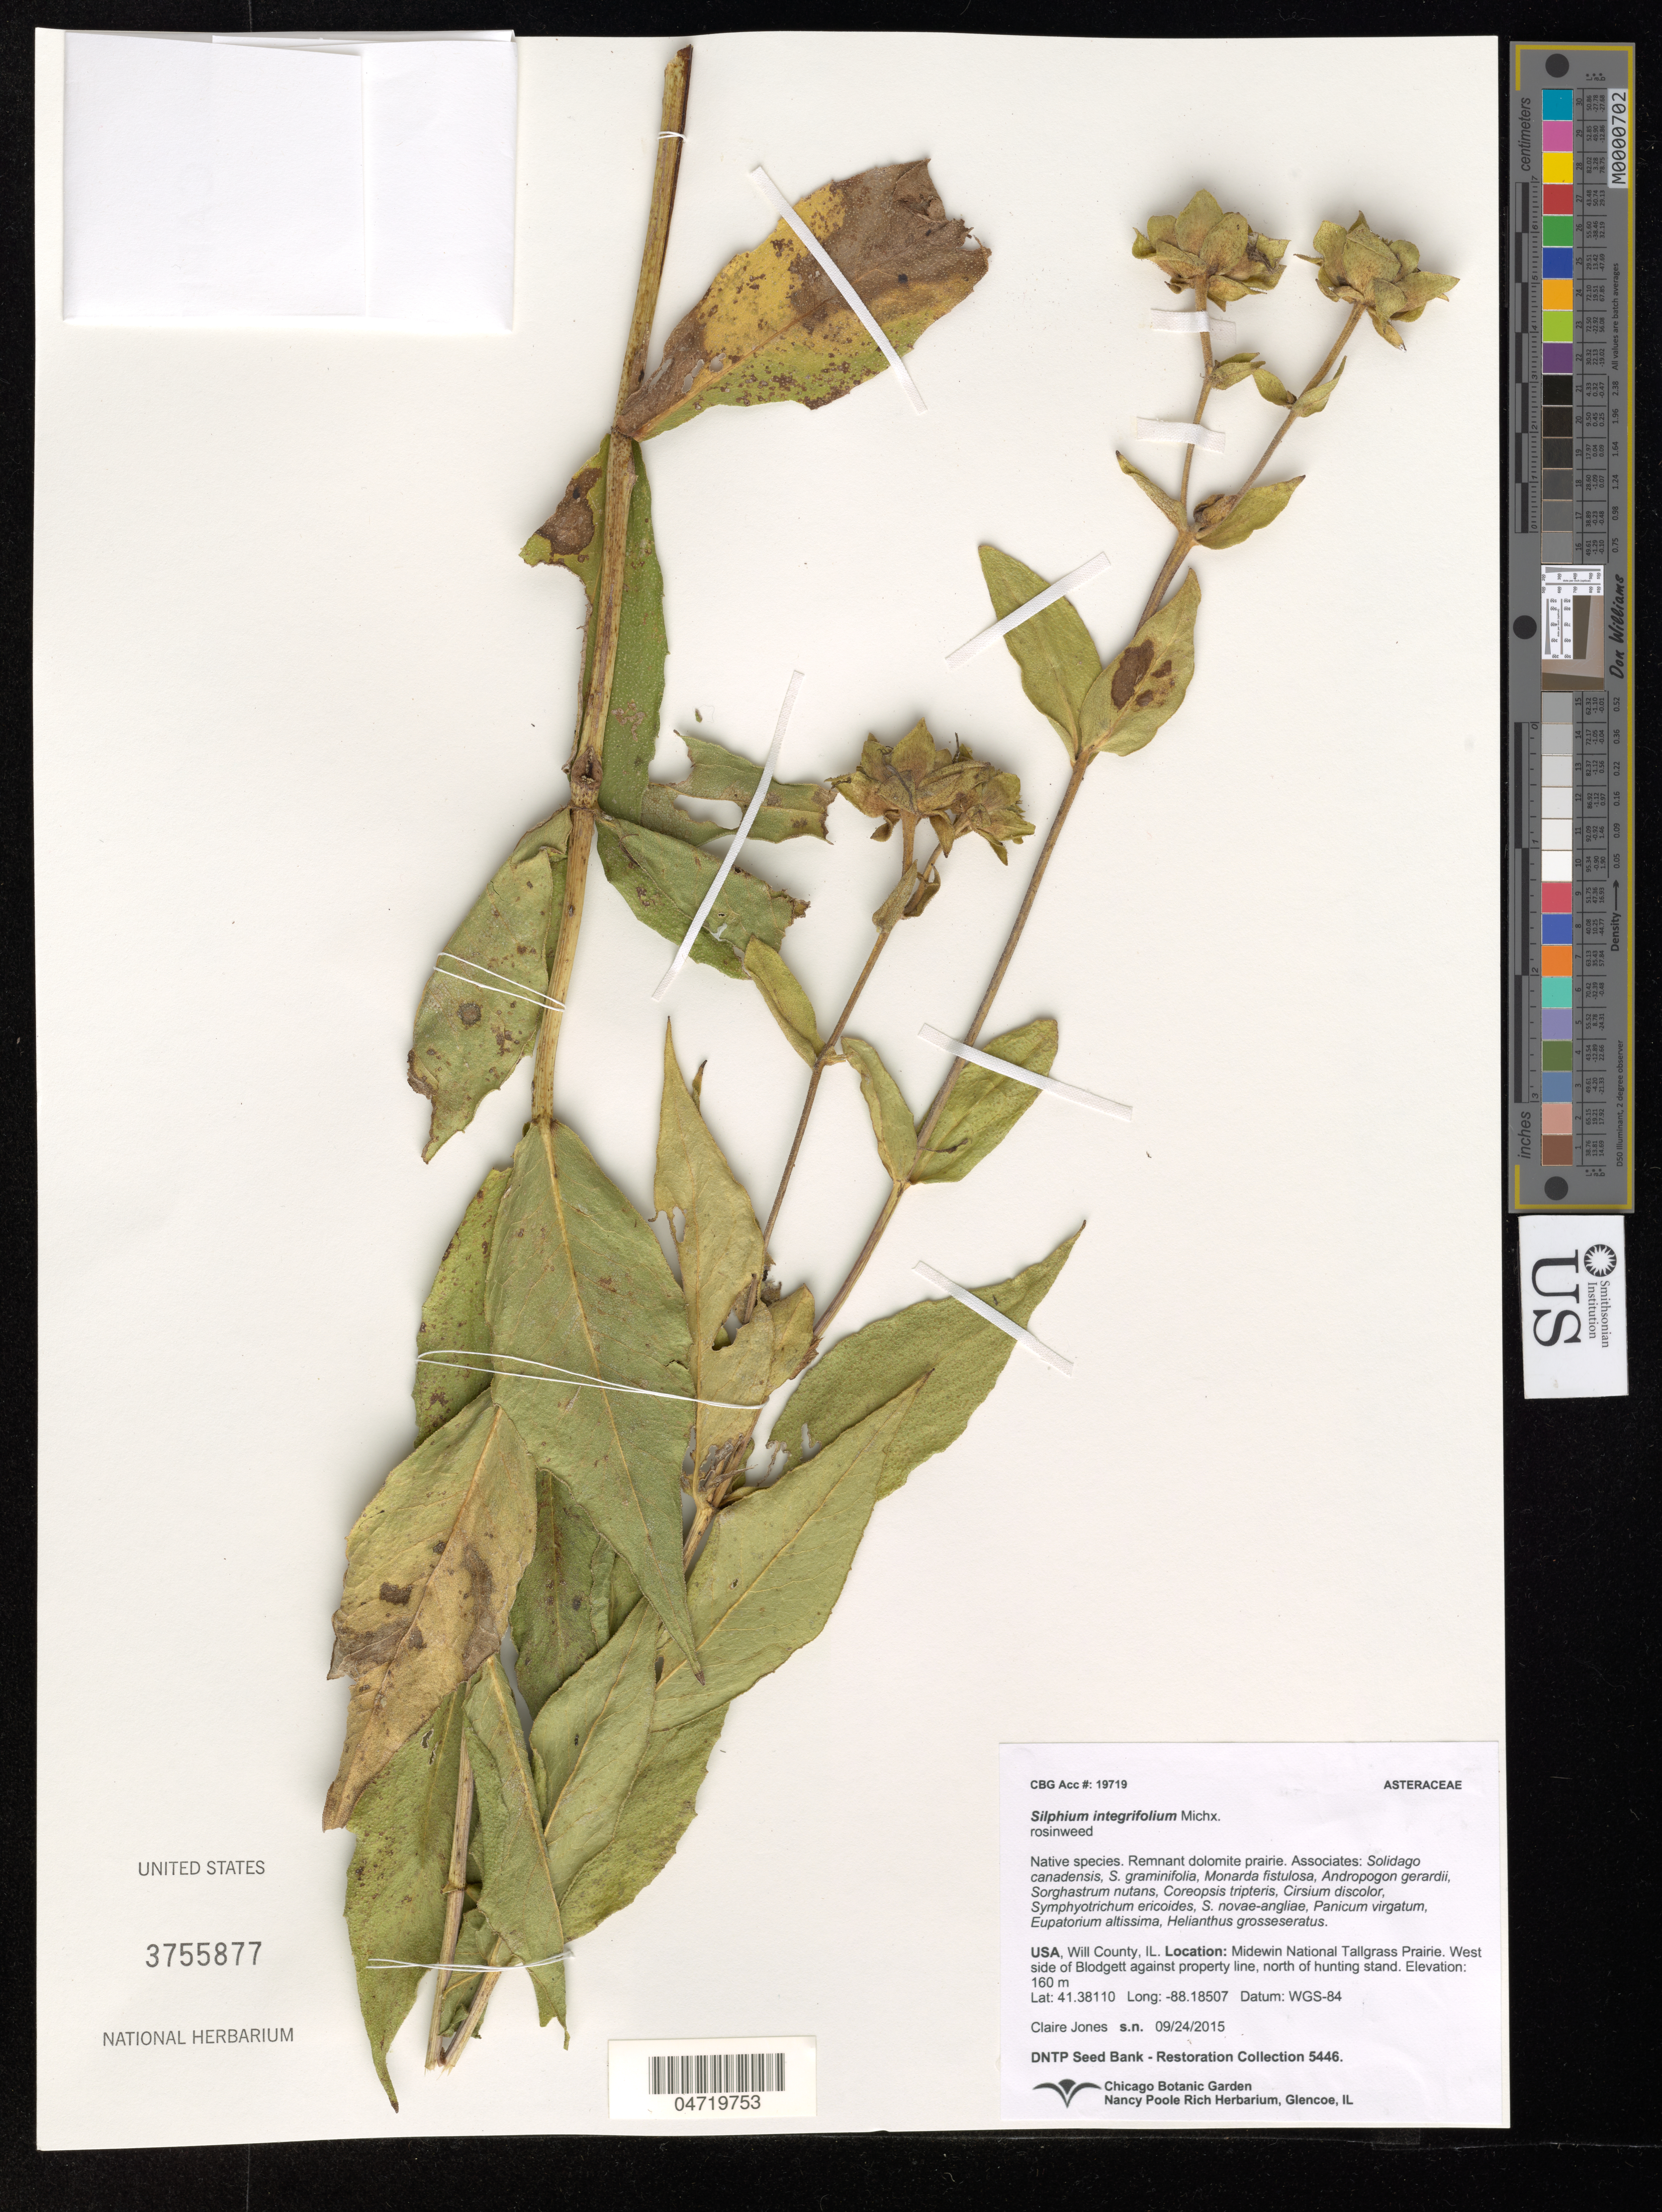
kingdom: Plantae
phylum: Tracheophyta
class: Magnoliopsida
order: Asterales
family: Asteraceae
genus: Silphium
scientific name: Silphium integrifolium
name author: Michx.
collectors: C. Jones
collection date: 2015-09-24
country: United States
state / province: Illinois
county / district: Will County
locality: Midewin National Tallgrass Prairie. West side of Blodgett against property line, north of hunting stand.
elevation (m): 160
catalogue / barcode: US 3755877